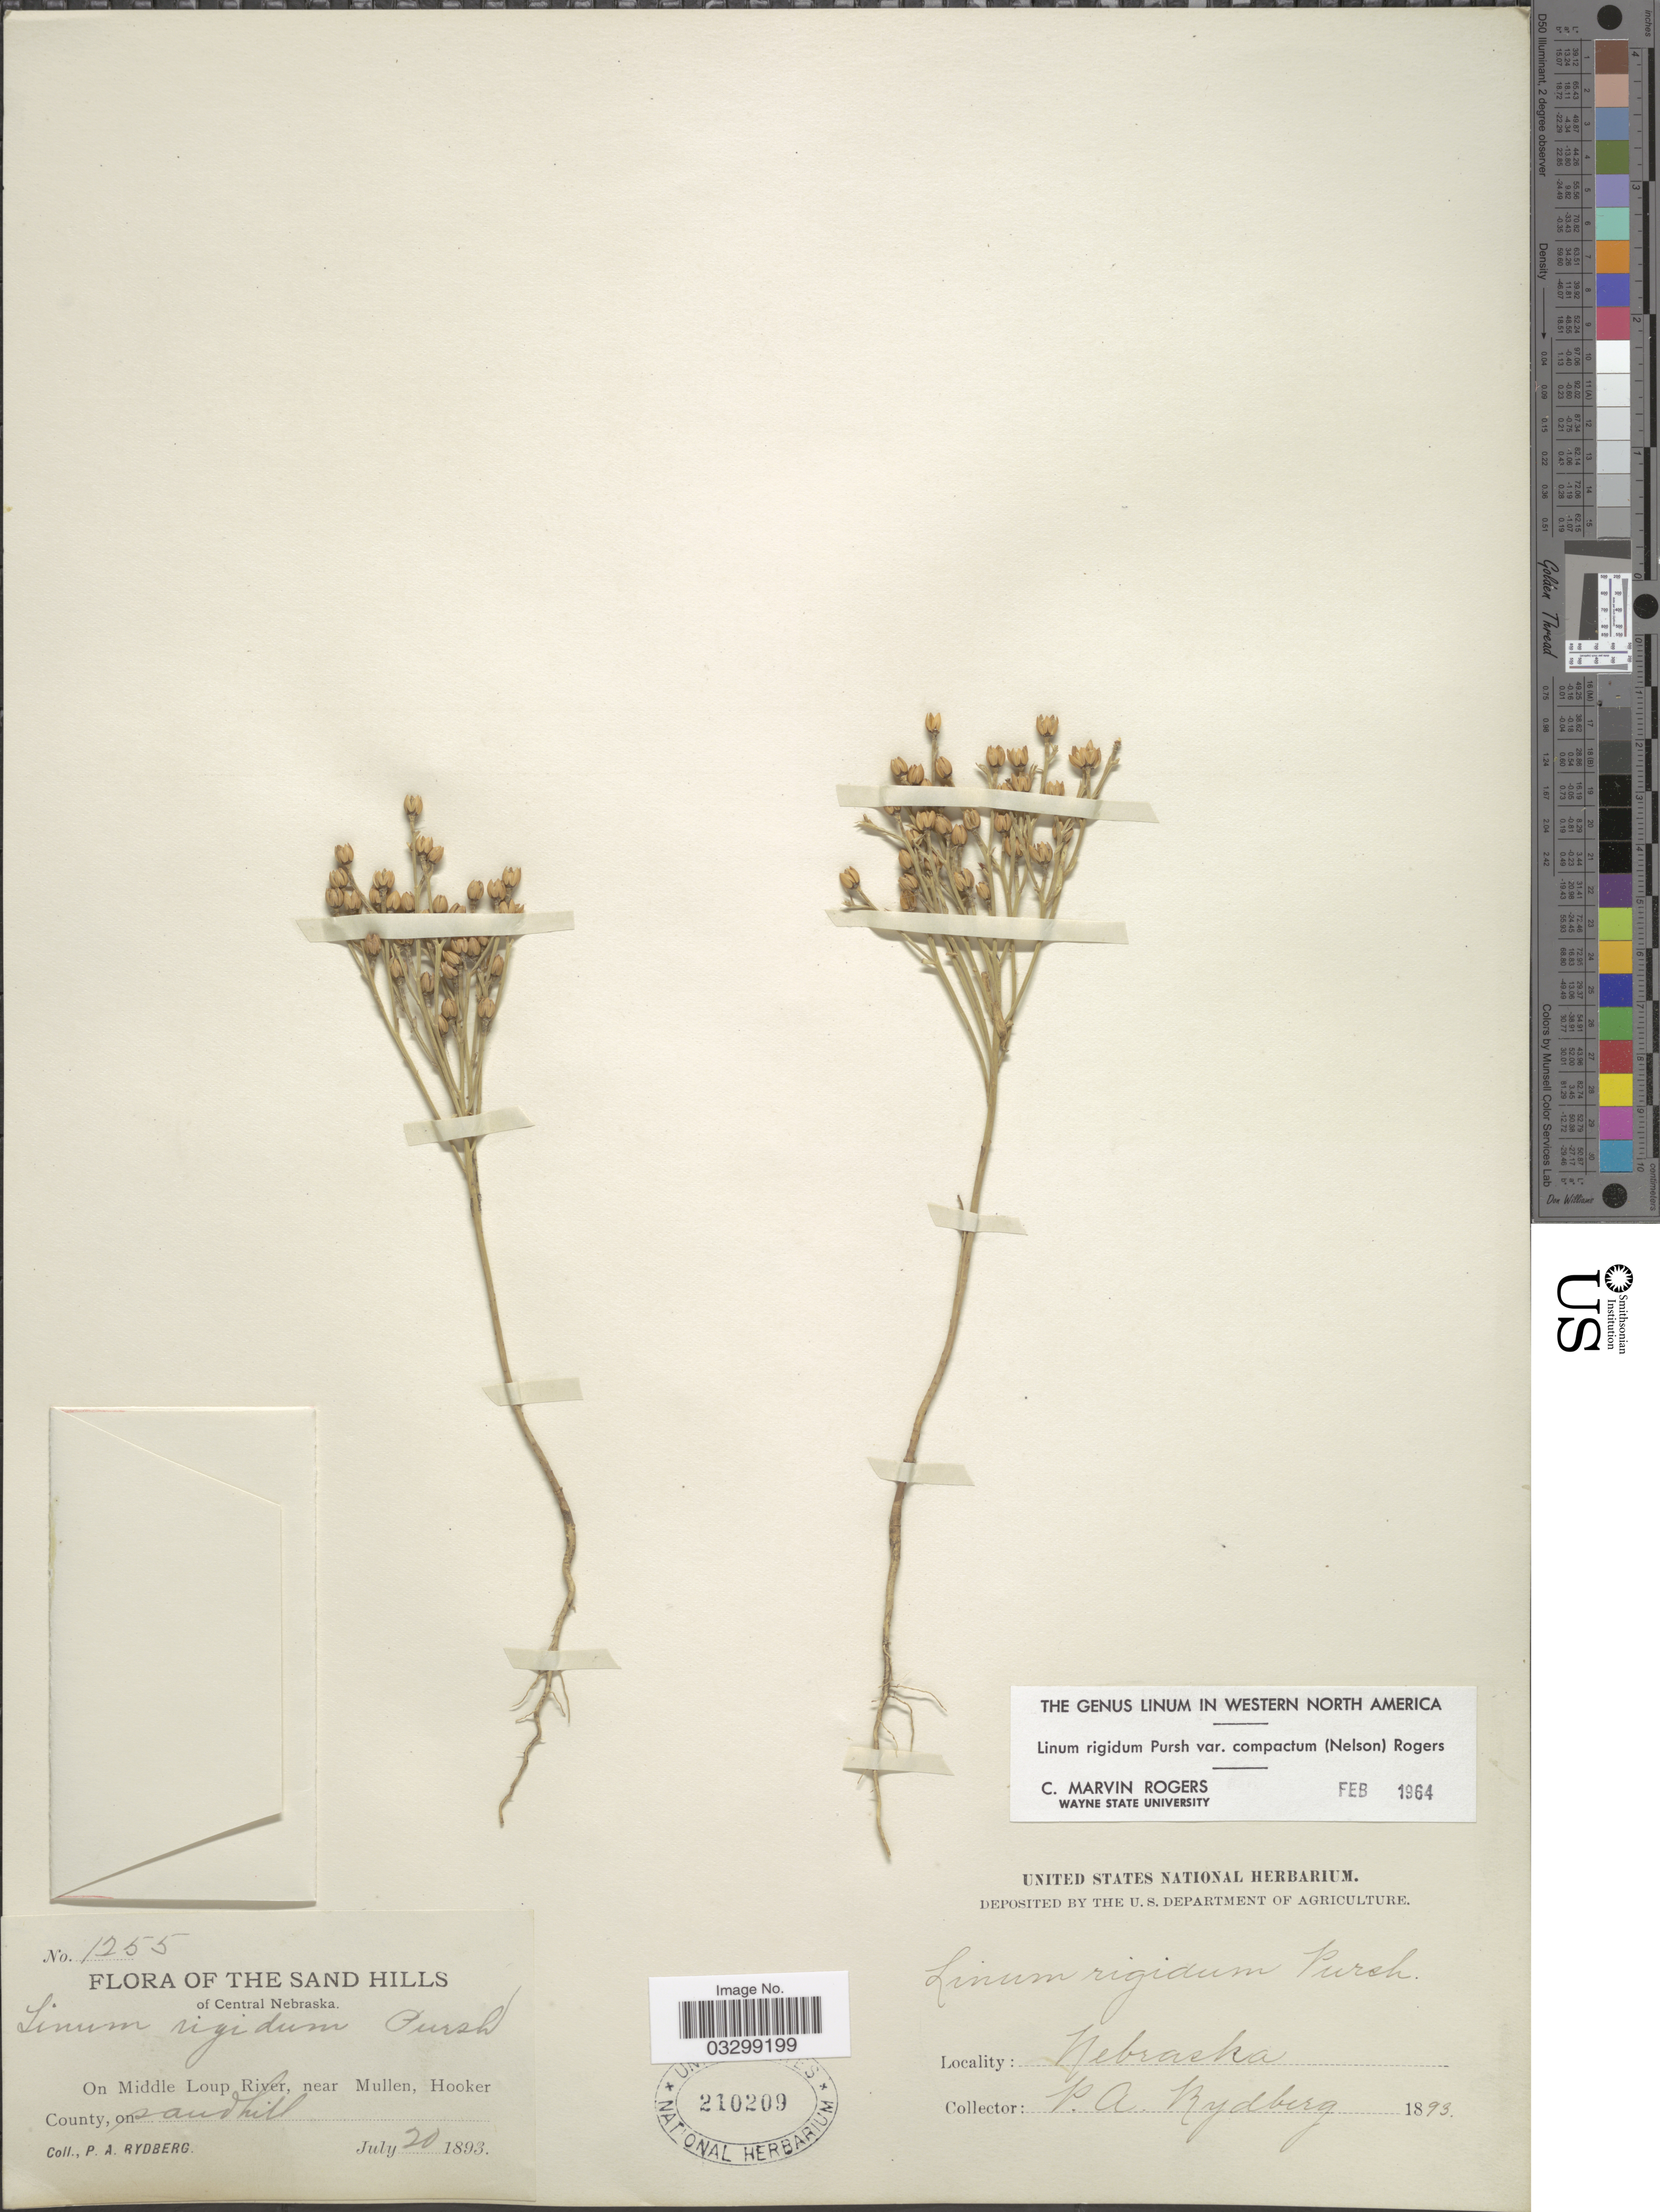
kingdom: Plantae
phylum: Tracheophyta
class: Magnoliopsida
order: Malpighiales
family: Linaceae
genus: Linum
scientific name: Linum rigidum var. compactum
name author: (A. Nelson) C.M. Rogers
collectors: P. A. Rydberg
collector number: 1255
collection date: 1893-07-20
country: United States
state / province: Nebraska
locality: The Sand Hills of Central Nebraska. On Middle Loup River, near Mullen, Hooker County on sand hill.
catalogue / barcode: US 210209